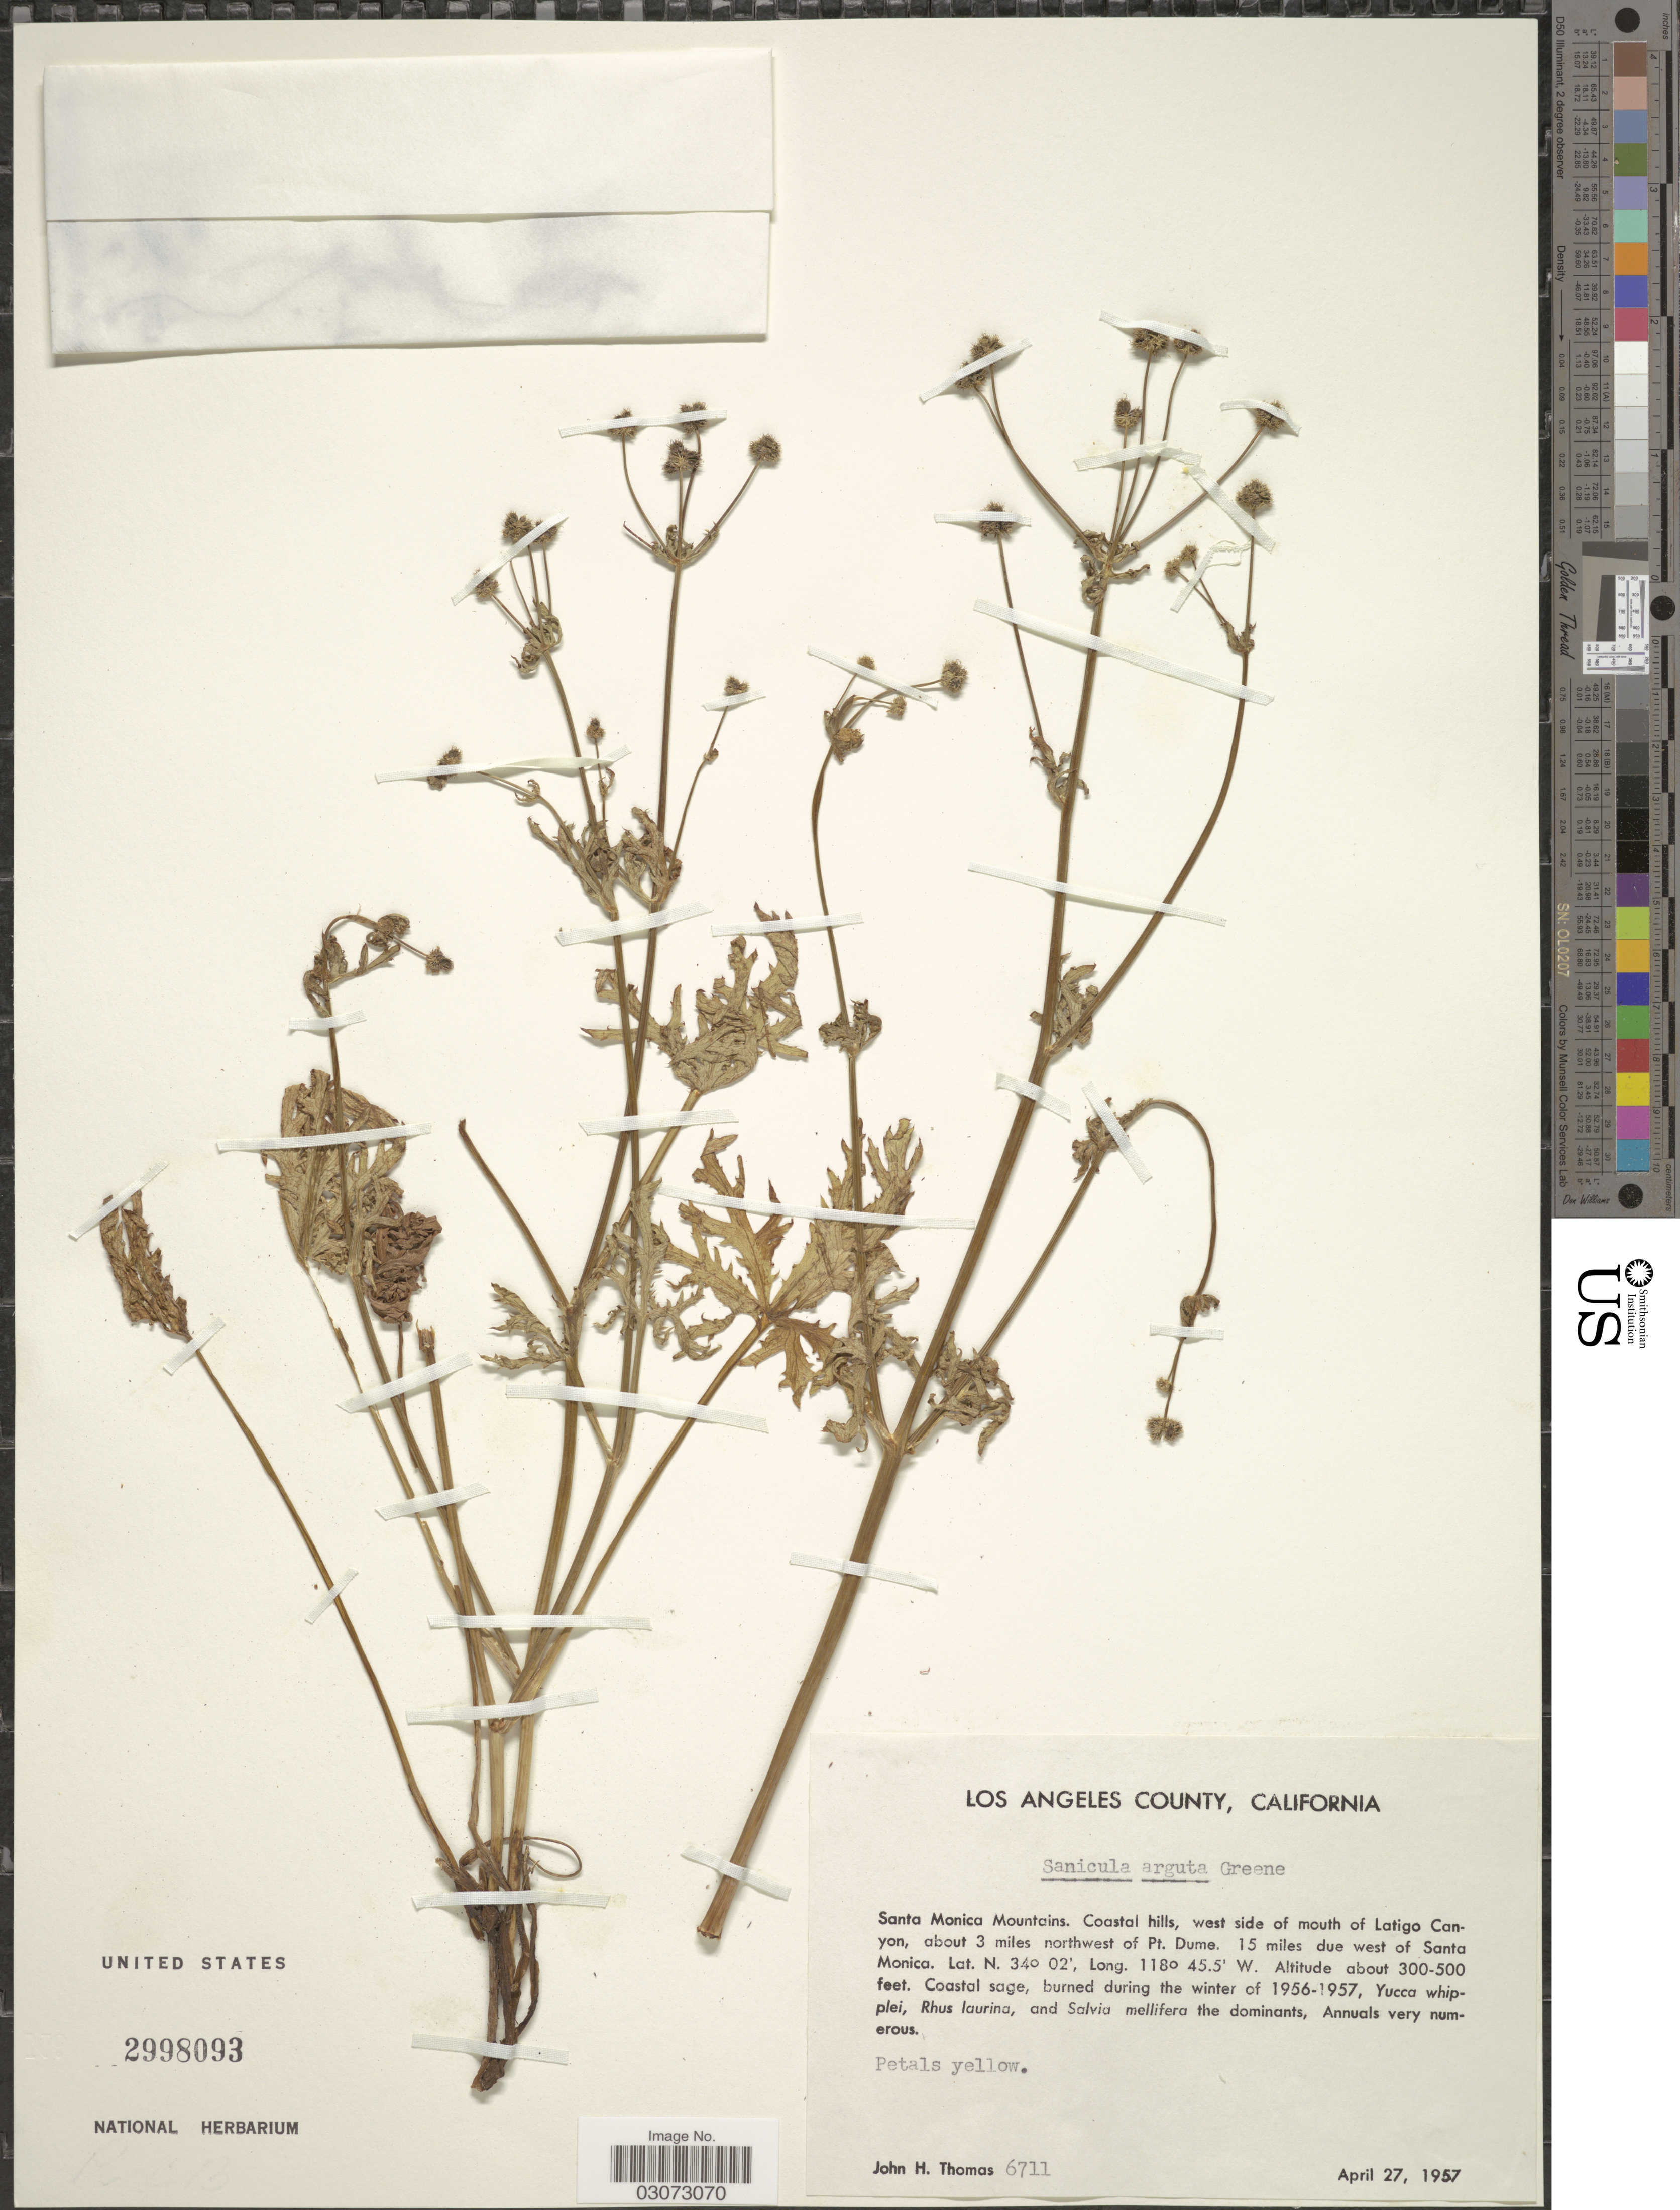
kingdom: Plantae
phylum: Tracheophyta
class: Magnoliopsida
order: Apiales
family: Apiaceae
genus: Sanicula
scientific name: Sanicula arguta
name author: Greene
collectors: J. H. Thomas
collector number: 6711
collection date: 1957-04-27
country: United States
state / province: California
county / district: Los Angeles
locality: Los Angeles County. Santa Monica Mountains. Coastal hills, west side of mouth of Latigo Canyon, about 3 miles northwest of Pt. Dume. 15 miles due west of Santa Monica.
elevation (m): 91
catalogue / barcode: US 2998093